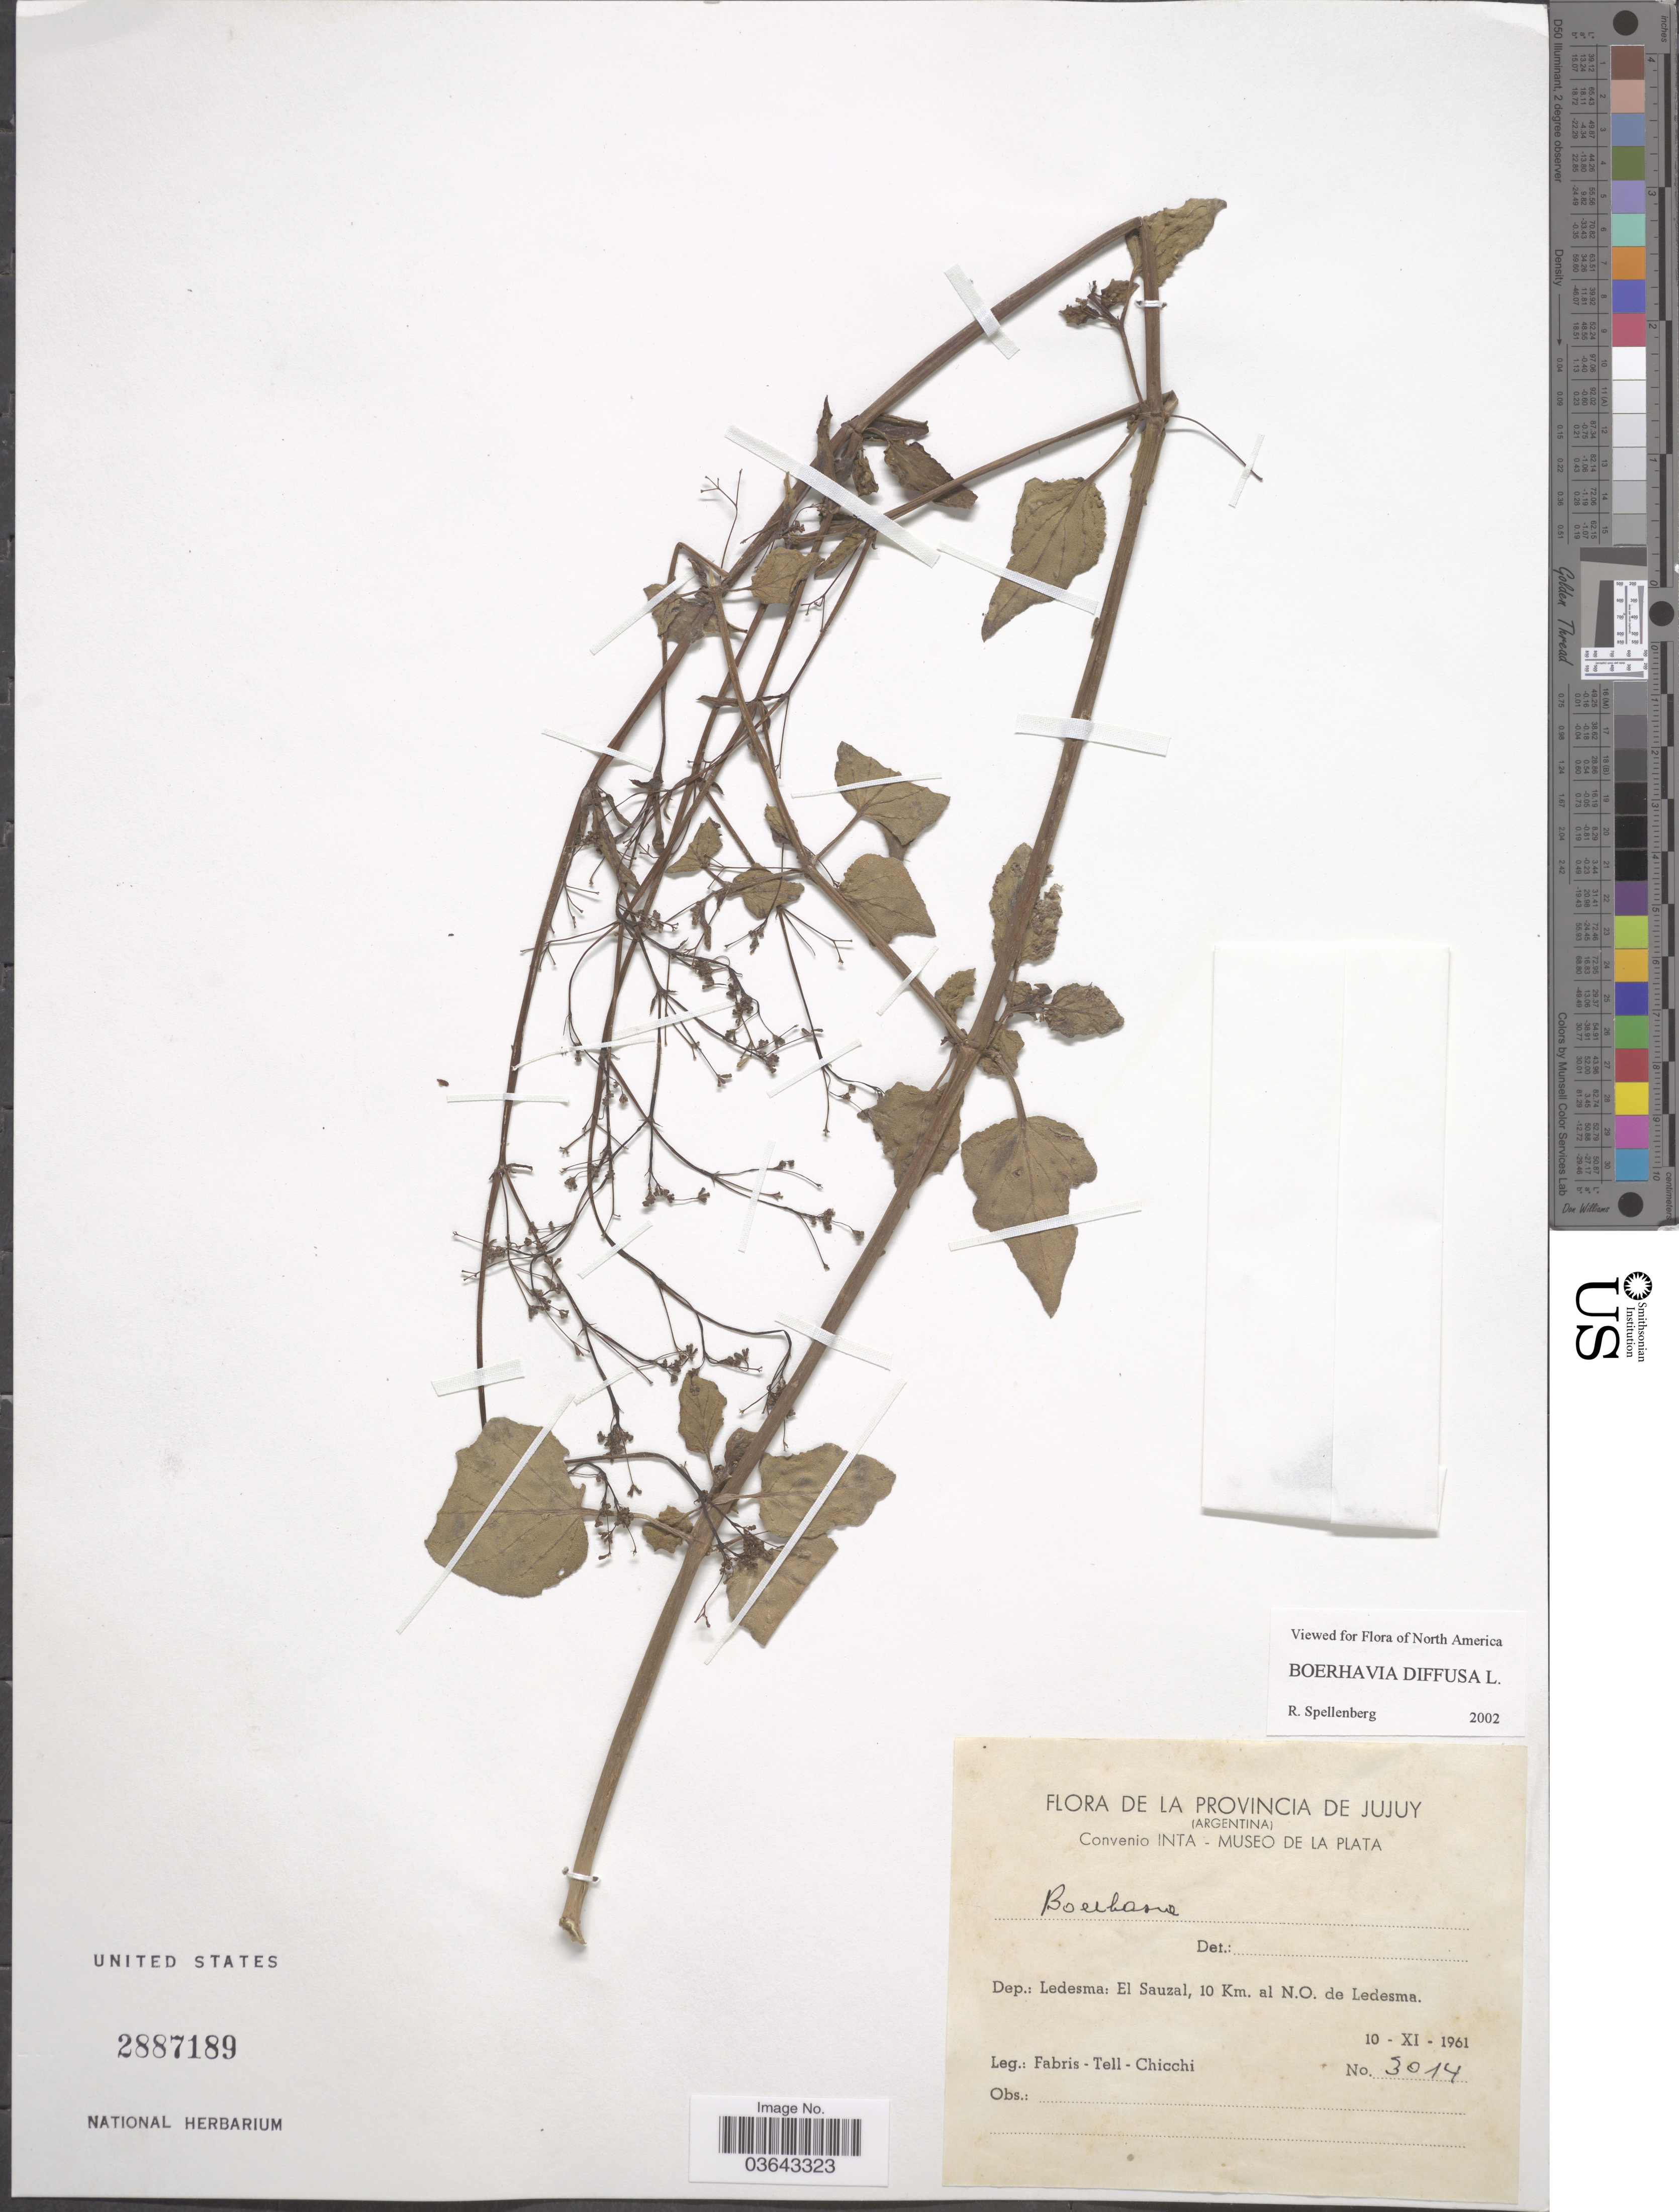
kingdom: Plantae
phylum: Tracheophyta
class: Magnoliopsida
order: Caryophyllales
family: Nyctaginaceae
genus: Boerhavia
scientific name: Boerhavia diffusa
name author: L.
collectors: Fabris, -. Tell & Chicchi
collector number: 3014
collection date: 1961-11-10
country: Argentina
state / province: Jujuy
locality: Dep.: Ledesma: El Sauzal, 10 Km. al N. O. de Ledesma.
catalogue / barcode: US 2887189